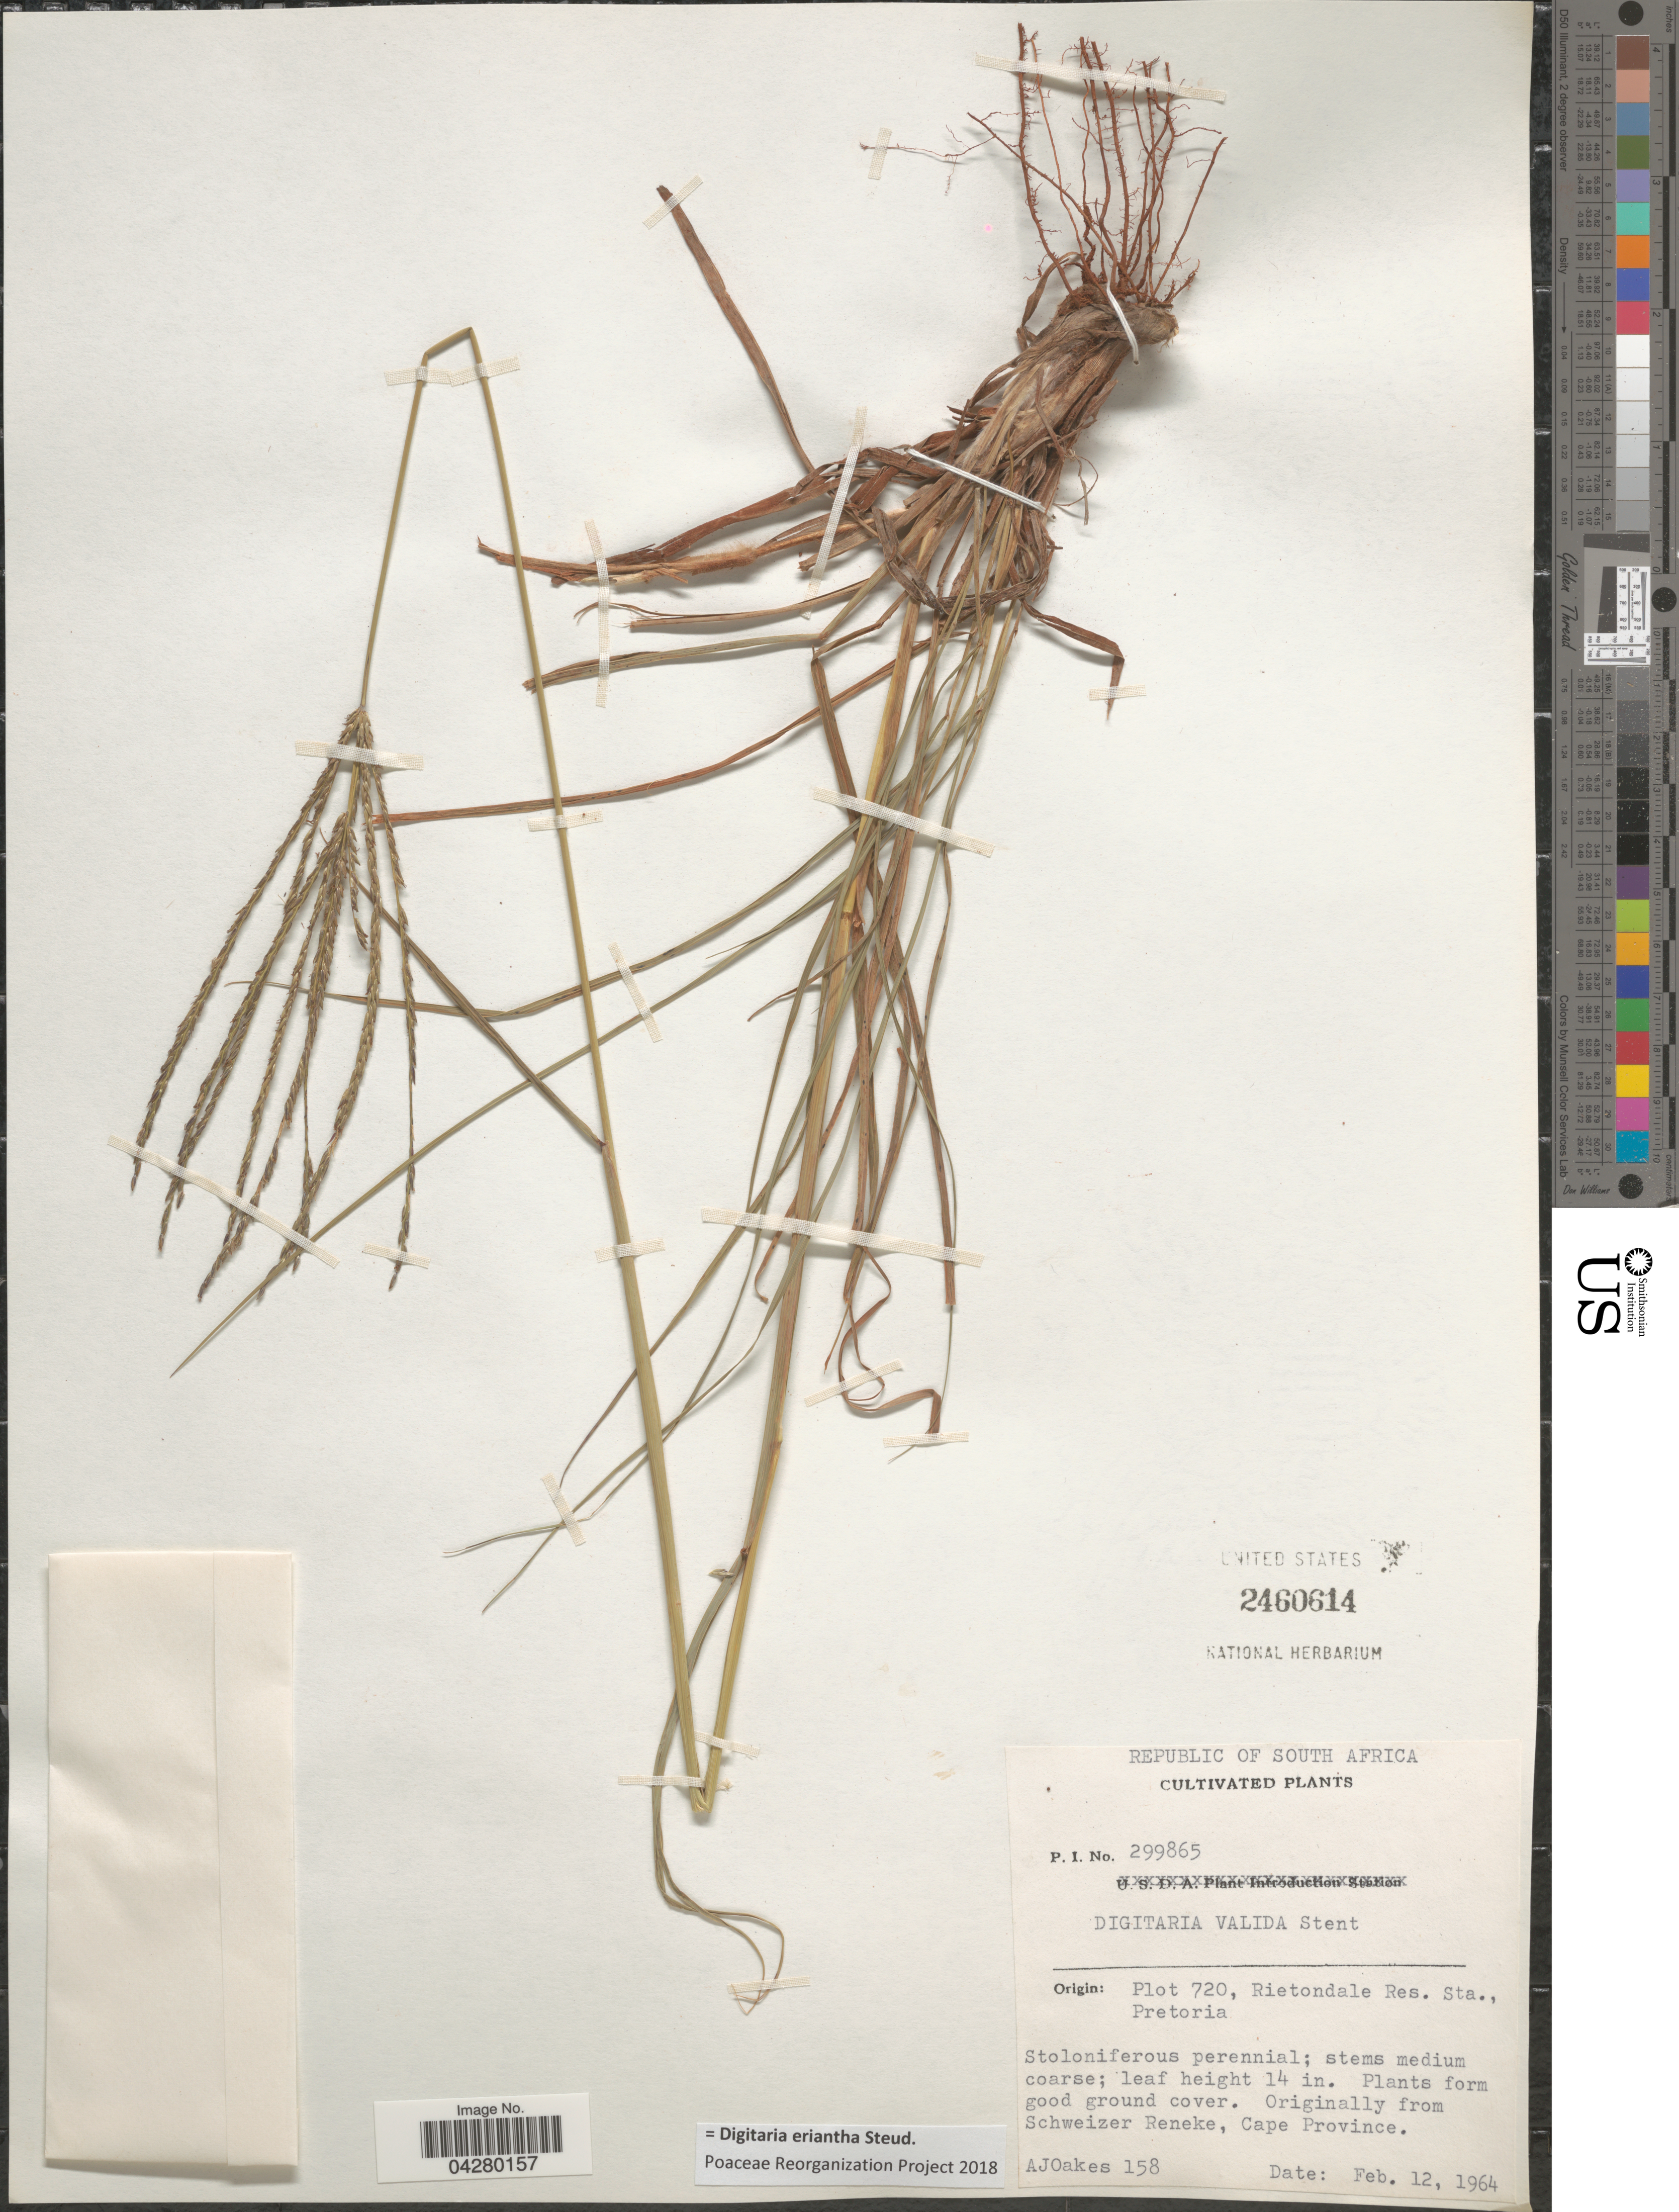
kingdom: Plantae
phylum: Tracheophyta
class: Liliopsida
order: Poales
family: Poaceae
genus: Digitaria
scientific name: Digitaria eriantha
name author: Steud.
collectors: A. Oakes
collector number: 158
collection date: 1964-02-12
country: South Africa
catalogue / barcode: US 2460614